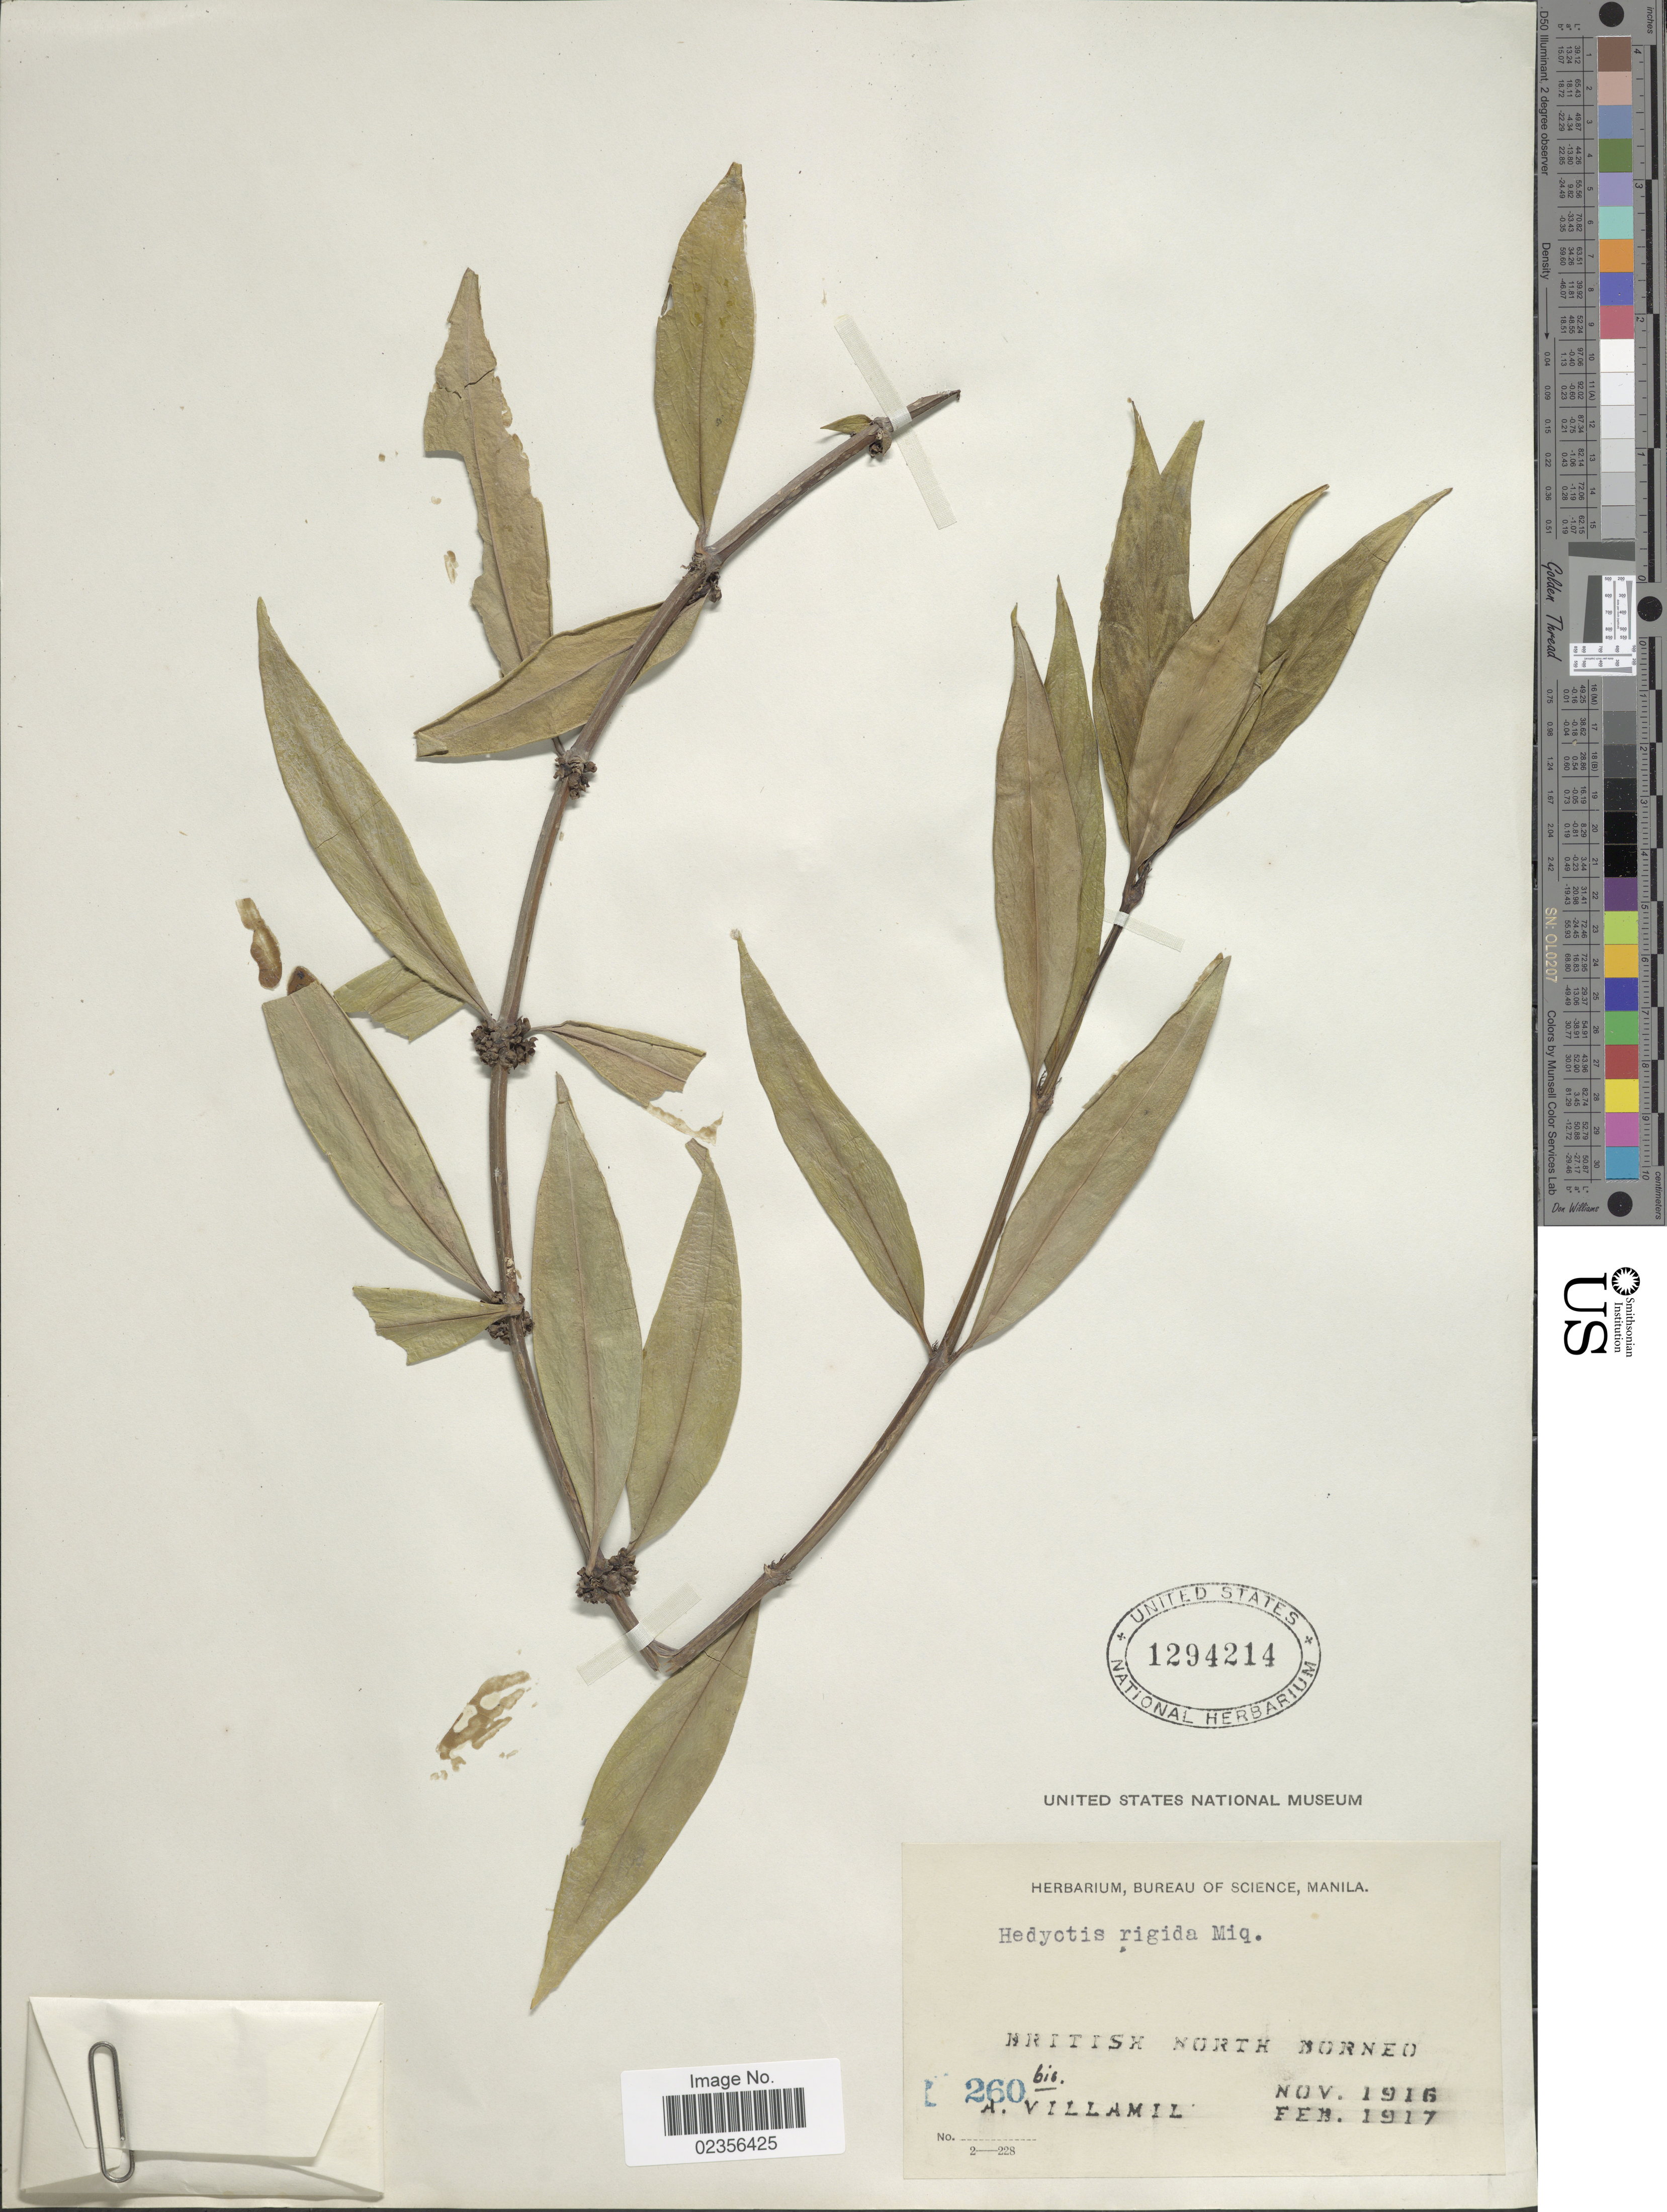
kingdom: Plantae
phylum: Tracheophyta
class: Magnoliopsida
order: Gentianales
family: Rubiaceae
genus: Hedyotis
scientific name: Hedyotis rigida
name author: (Blume) Walp.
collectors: A. Villamil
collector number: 260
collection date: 1916-11/1917-02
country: Malaysia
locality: British North Borneo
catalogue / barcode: US 1294214